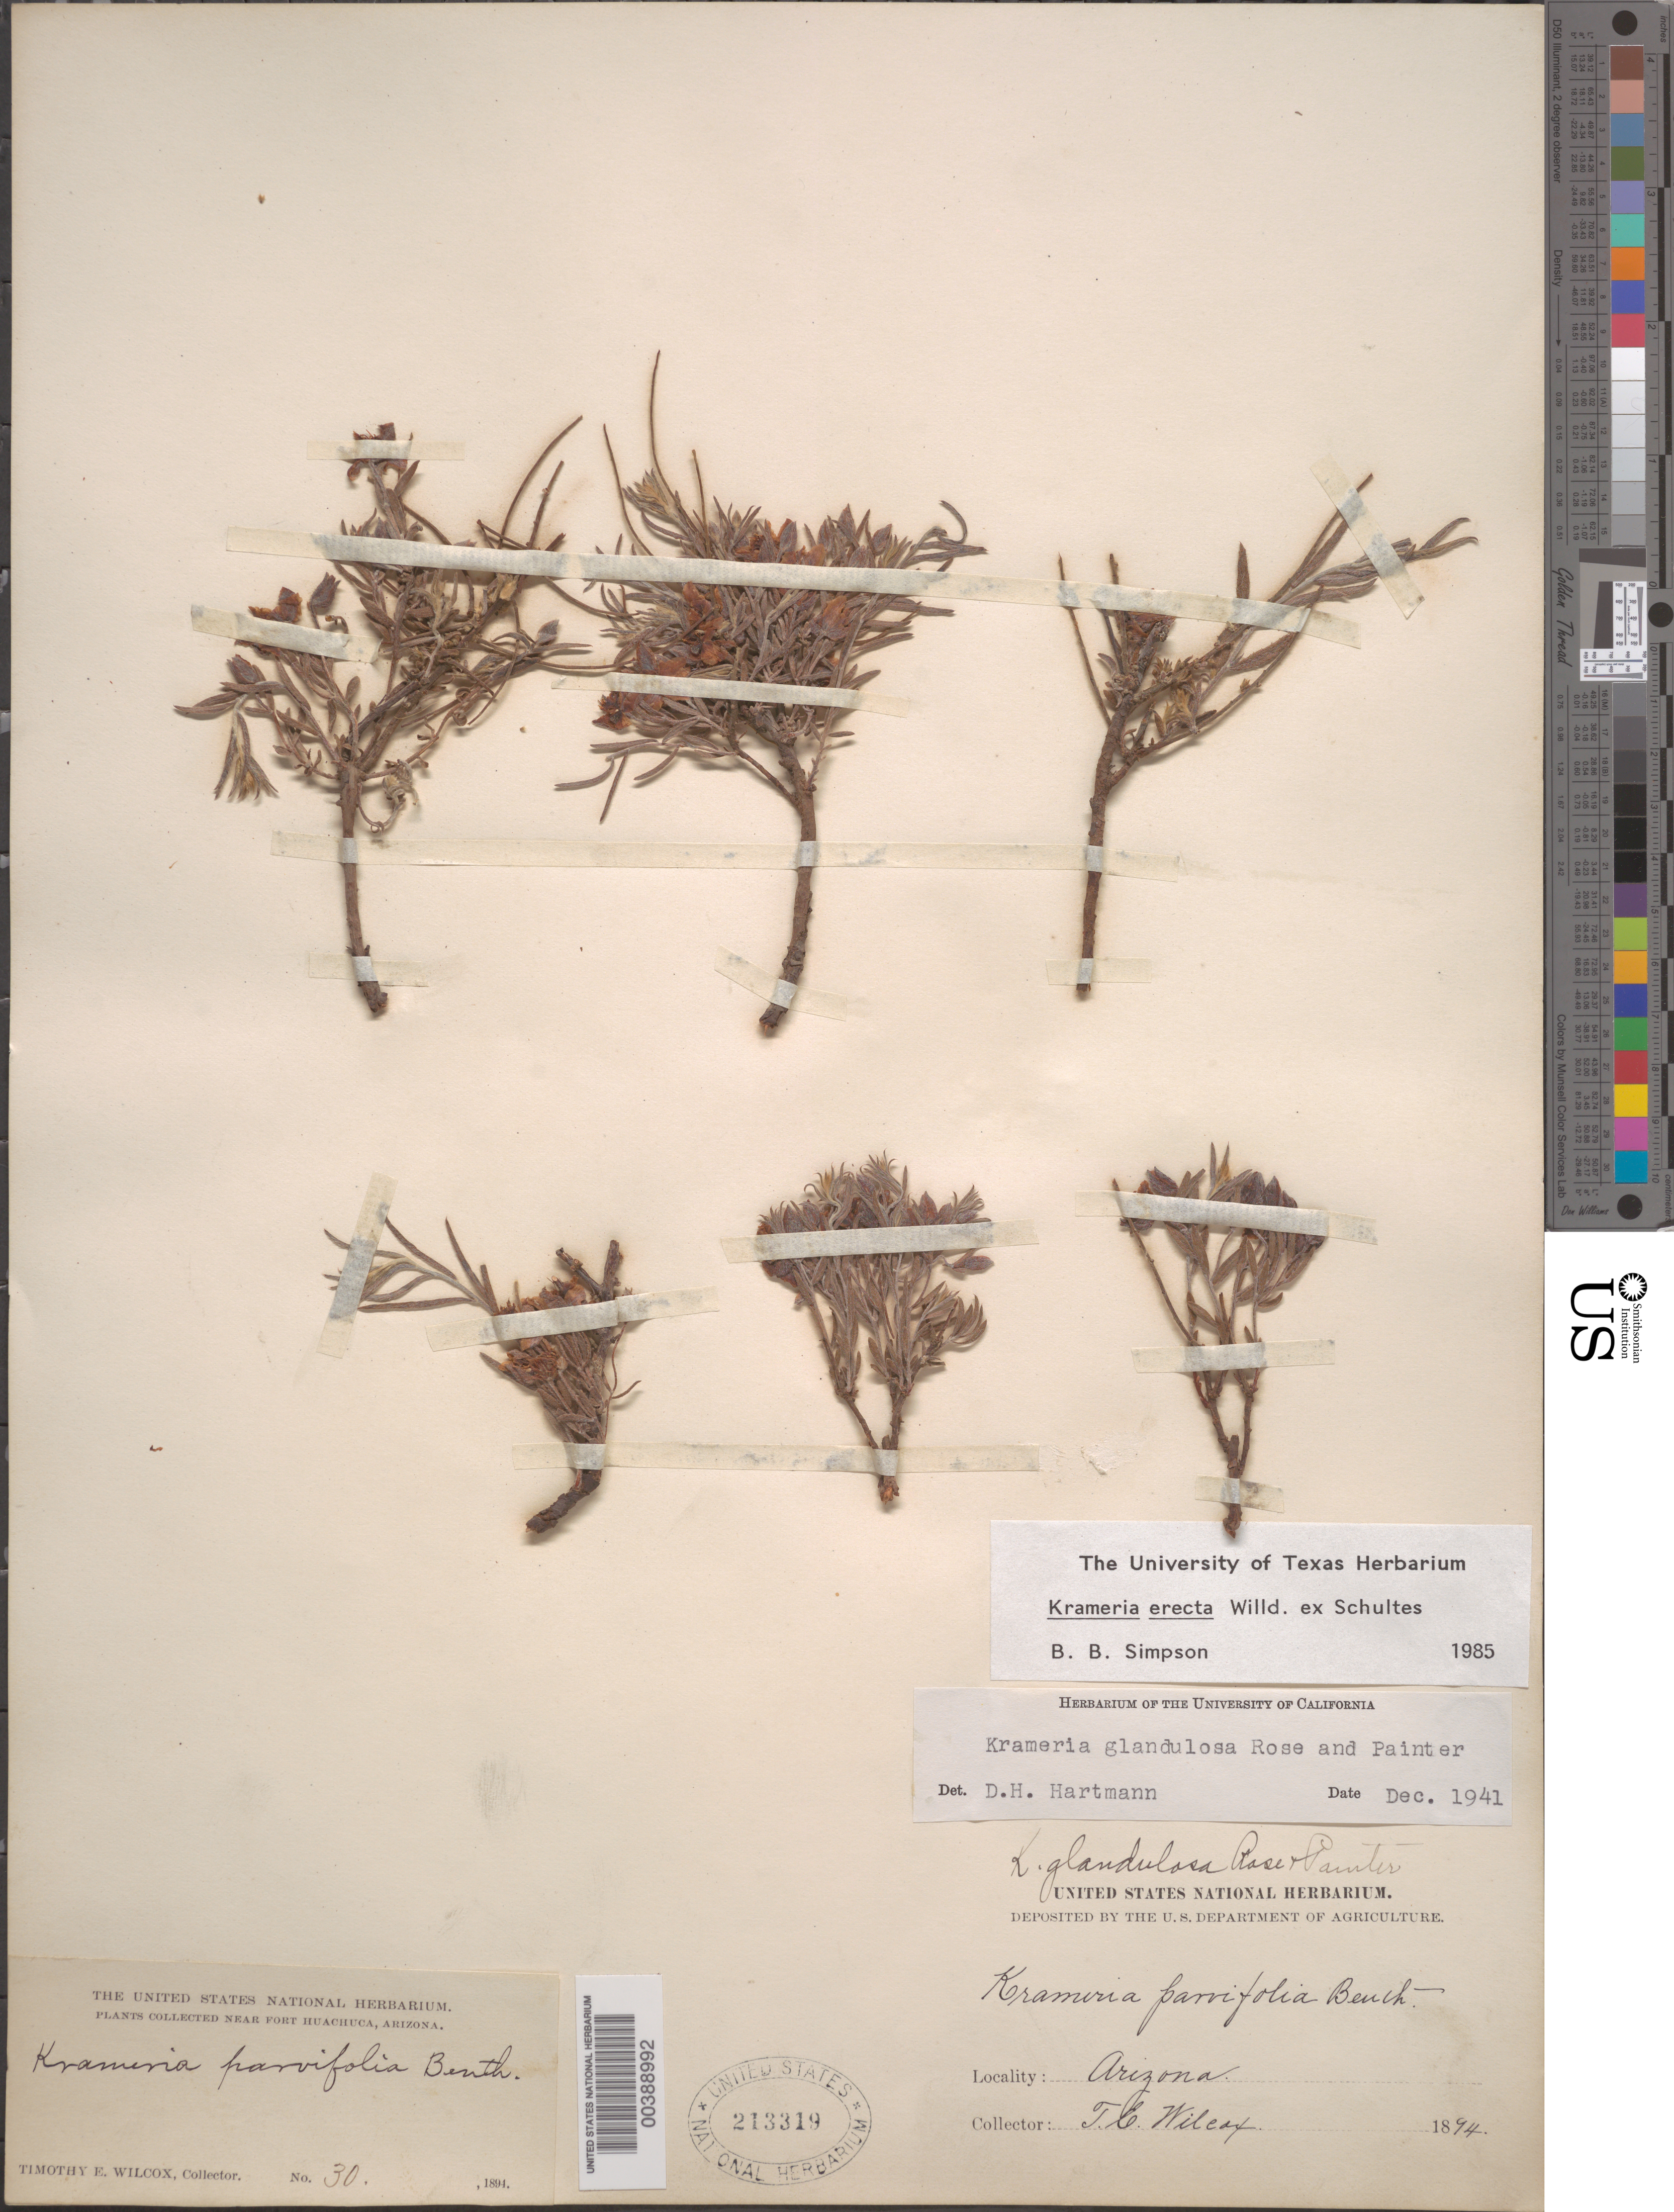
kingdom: Plantae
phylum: Tracheophyta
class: Magnoliopsida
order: Zygophyllales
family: Krameriaceae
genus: Krameria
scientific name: Krameria glandulosa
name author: Rose & J.H. Painter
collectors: T. E. Wilcox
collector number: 30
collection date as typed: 1984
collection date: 1984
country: United States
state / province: Arizona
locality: Near fort huachuca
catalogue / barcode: US 213319